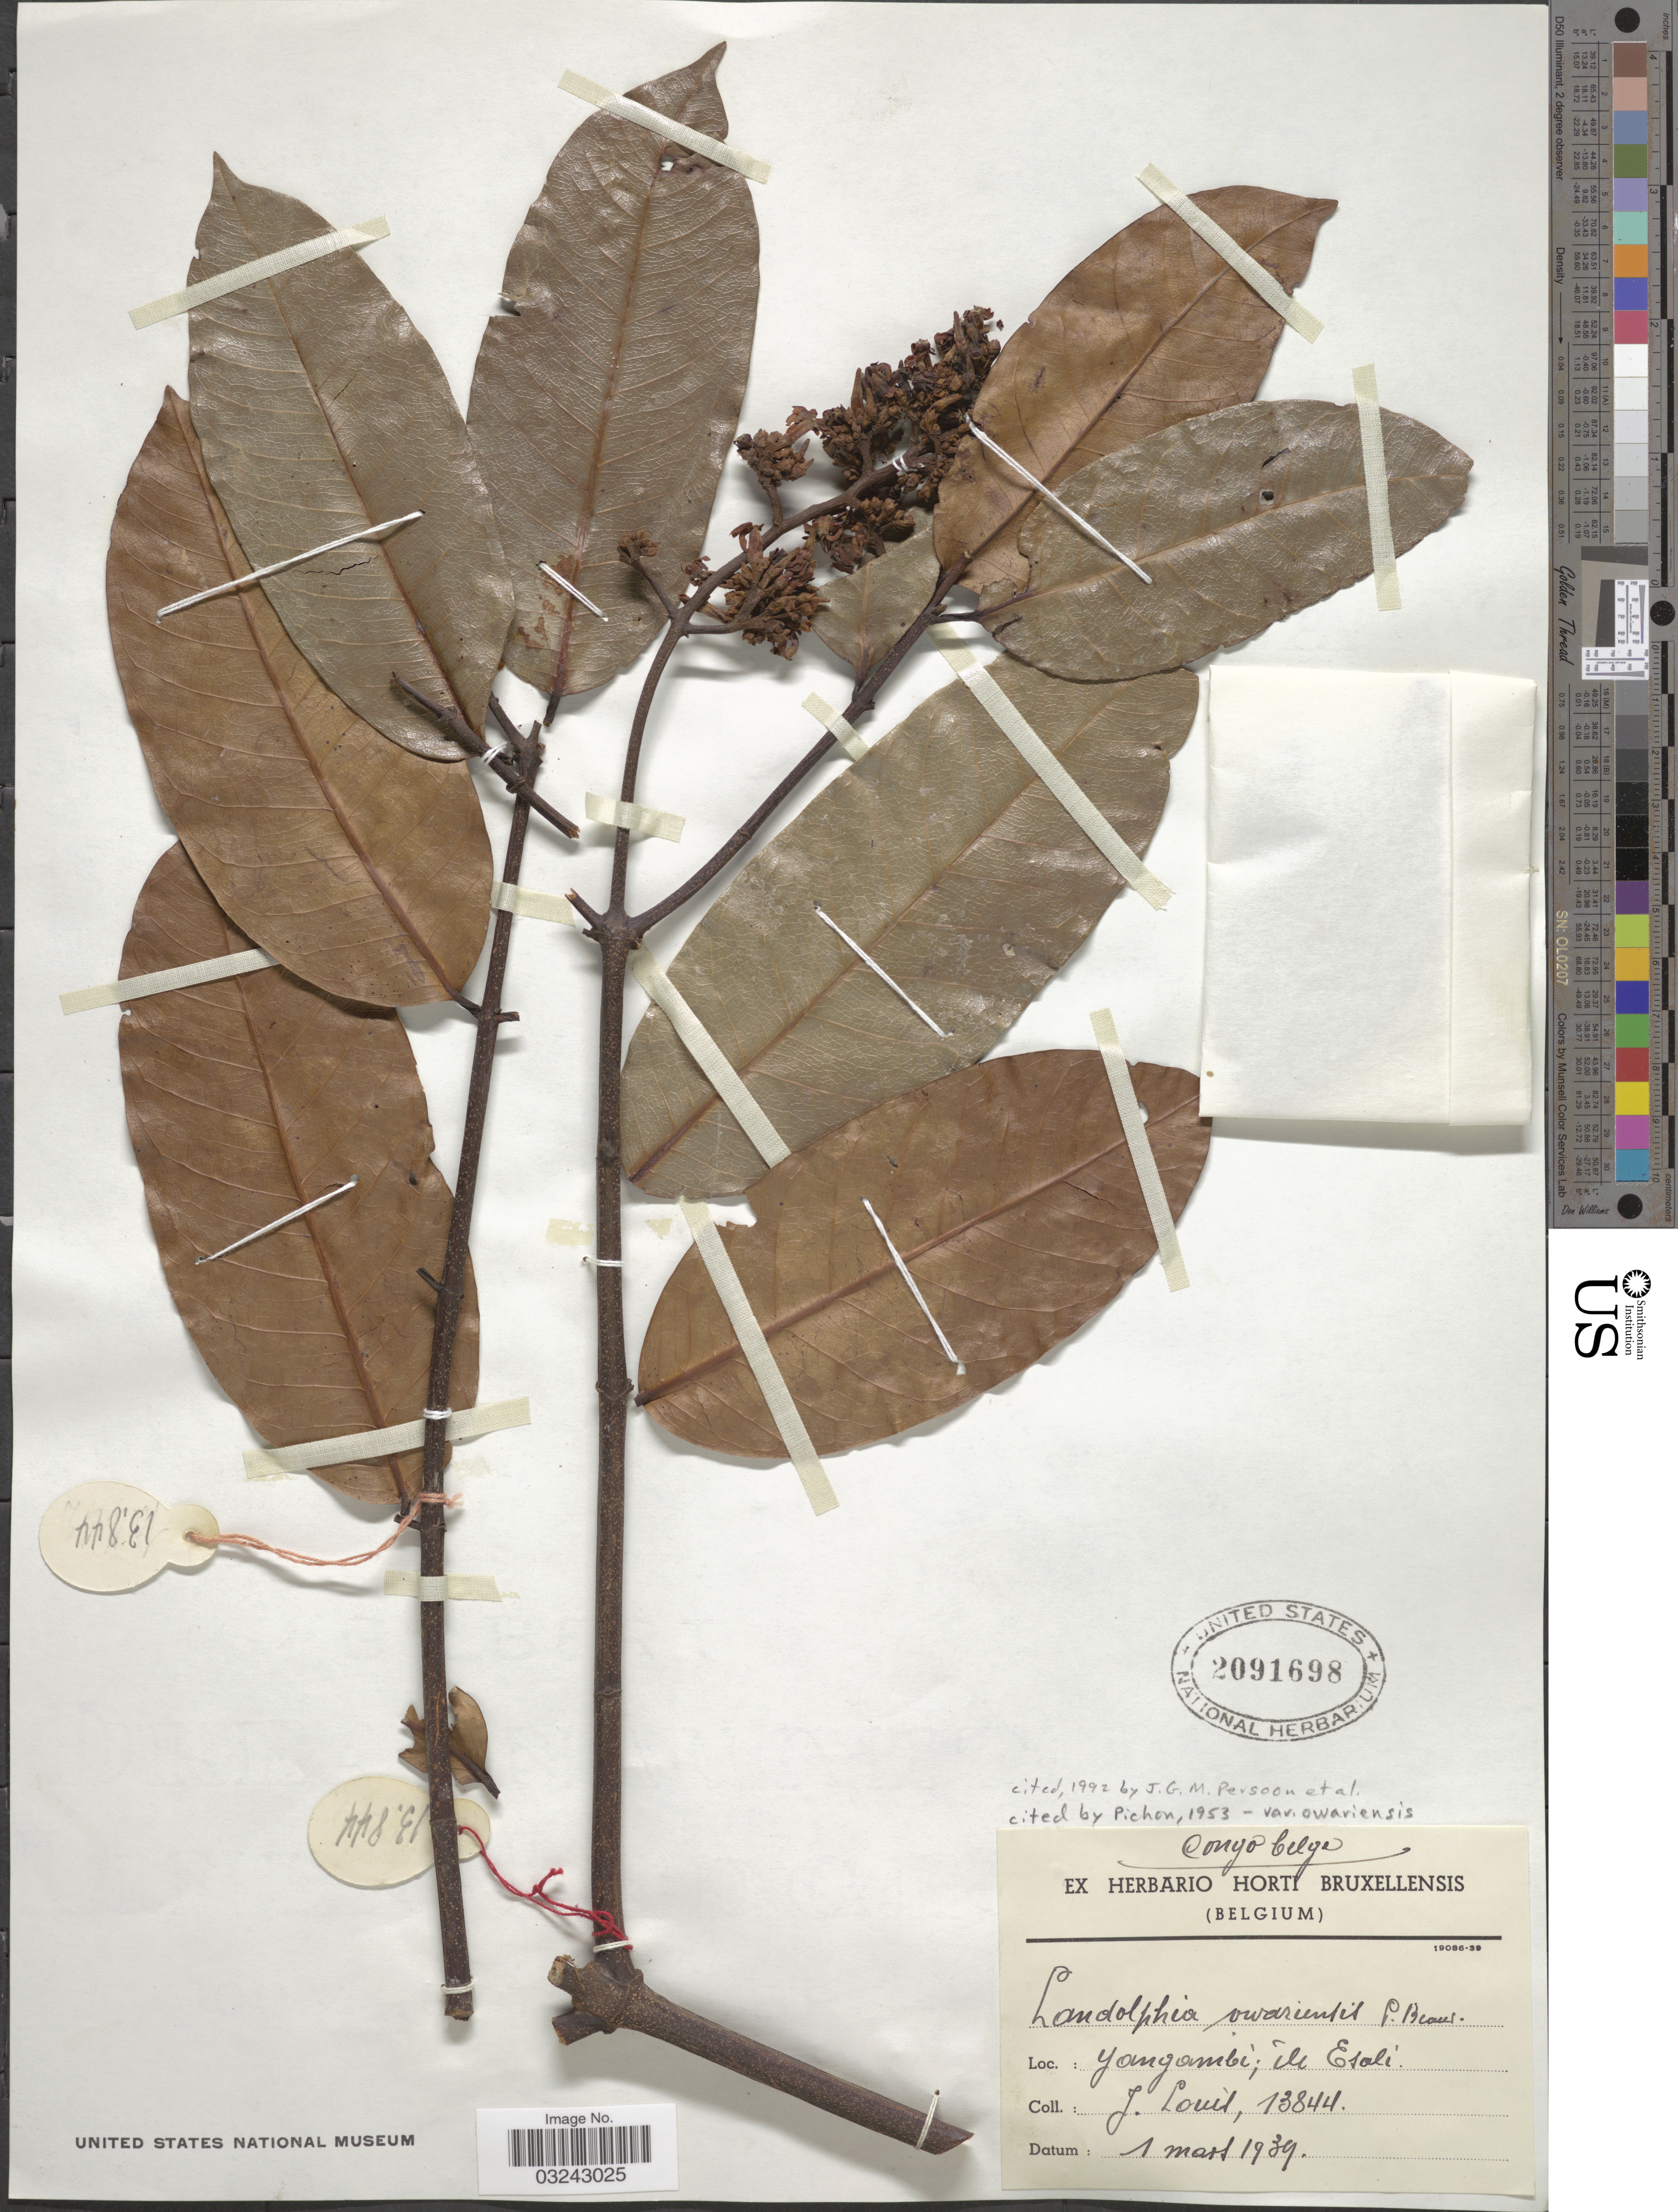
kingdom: Plantae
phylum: Tracheophyta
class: Magnoliopsida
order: Gentianales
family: Apocynaceae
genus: Landolphia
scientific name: Landolphia owariensis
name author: P. Beauv.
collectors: J. Louis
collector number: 13844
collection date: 1939-03-01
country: Congo, Democratic Republic of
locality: Congo Belge, Yangambi; île Esali.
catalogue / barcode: US 2091698